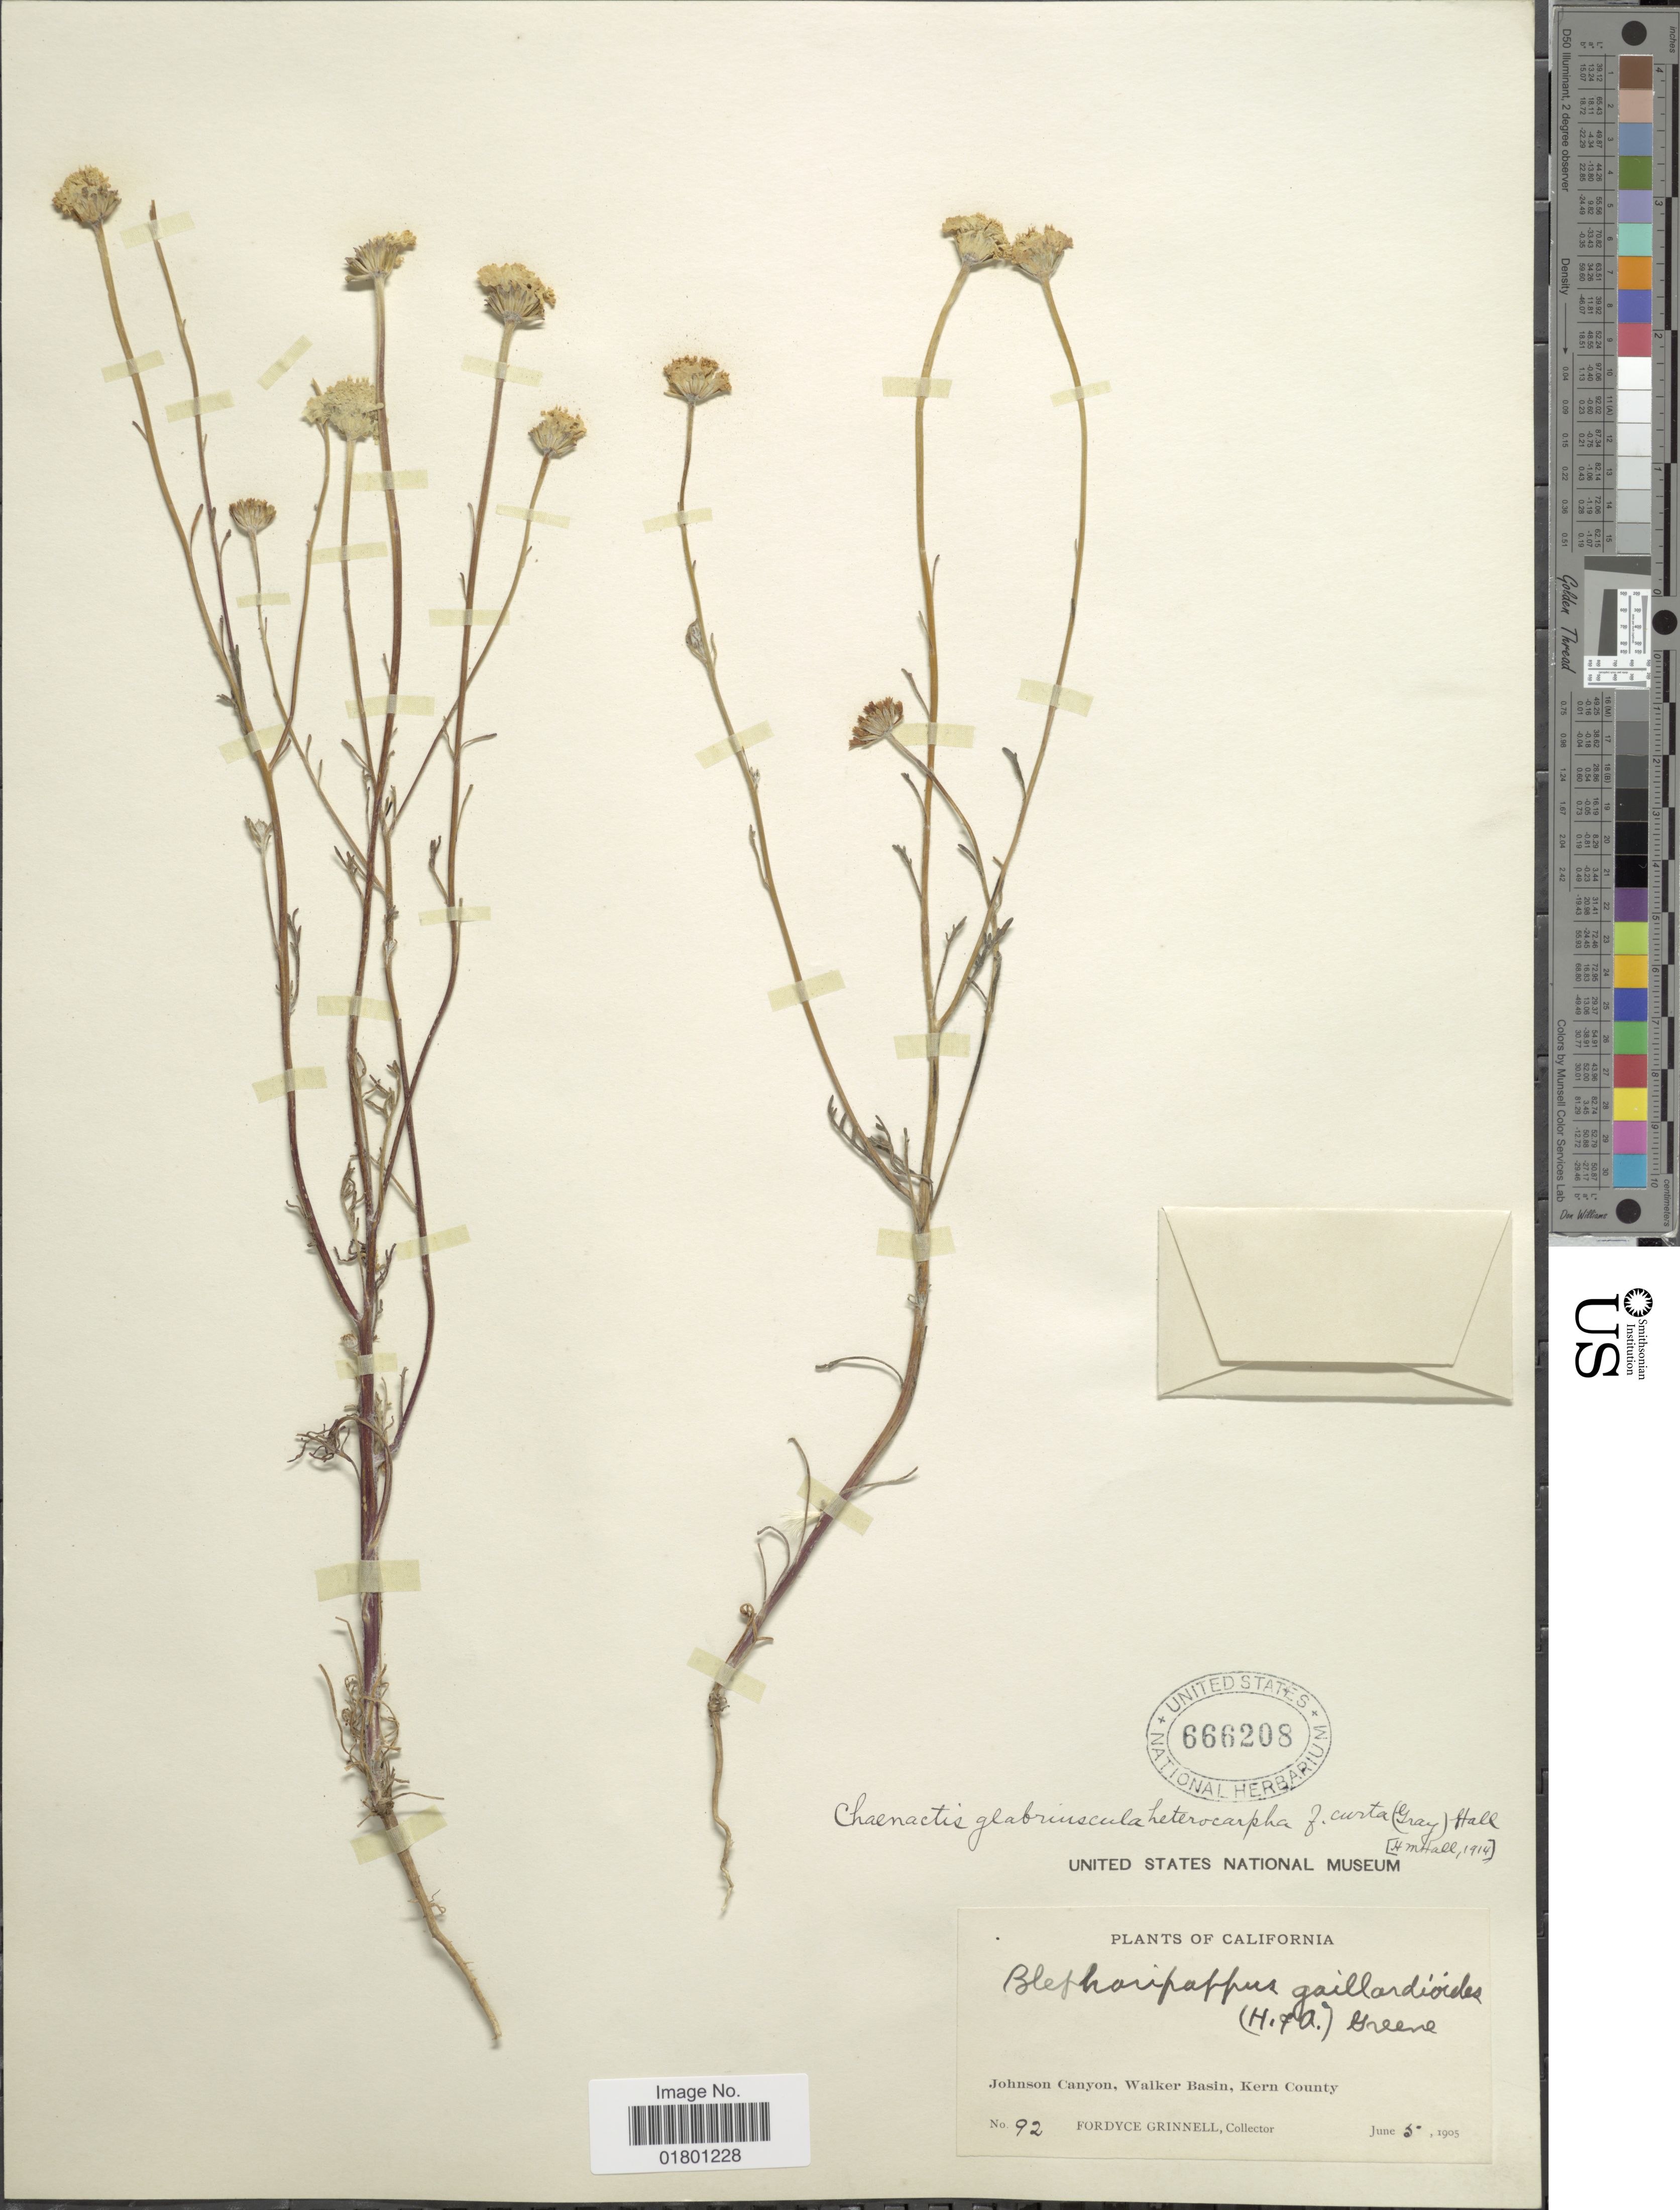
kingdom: Plantae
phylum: Tracheophyta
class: Magnoliopsida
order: Asterales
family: Asteraceae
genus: Chaenactis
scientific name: Chaenactis glabriuscula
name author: DC.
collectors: F. Grinnell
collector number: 92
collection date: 1905-06-05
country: United States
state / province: California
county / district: Kern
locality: Johnson Canyon, Walker Basin, Kern County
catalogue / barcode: US 666208